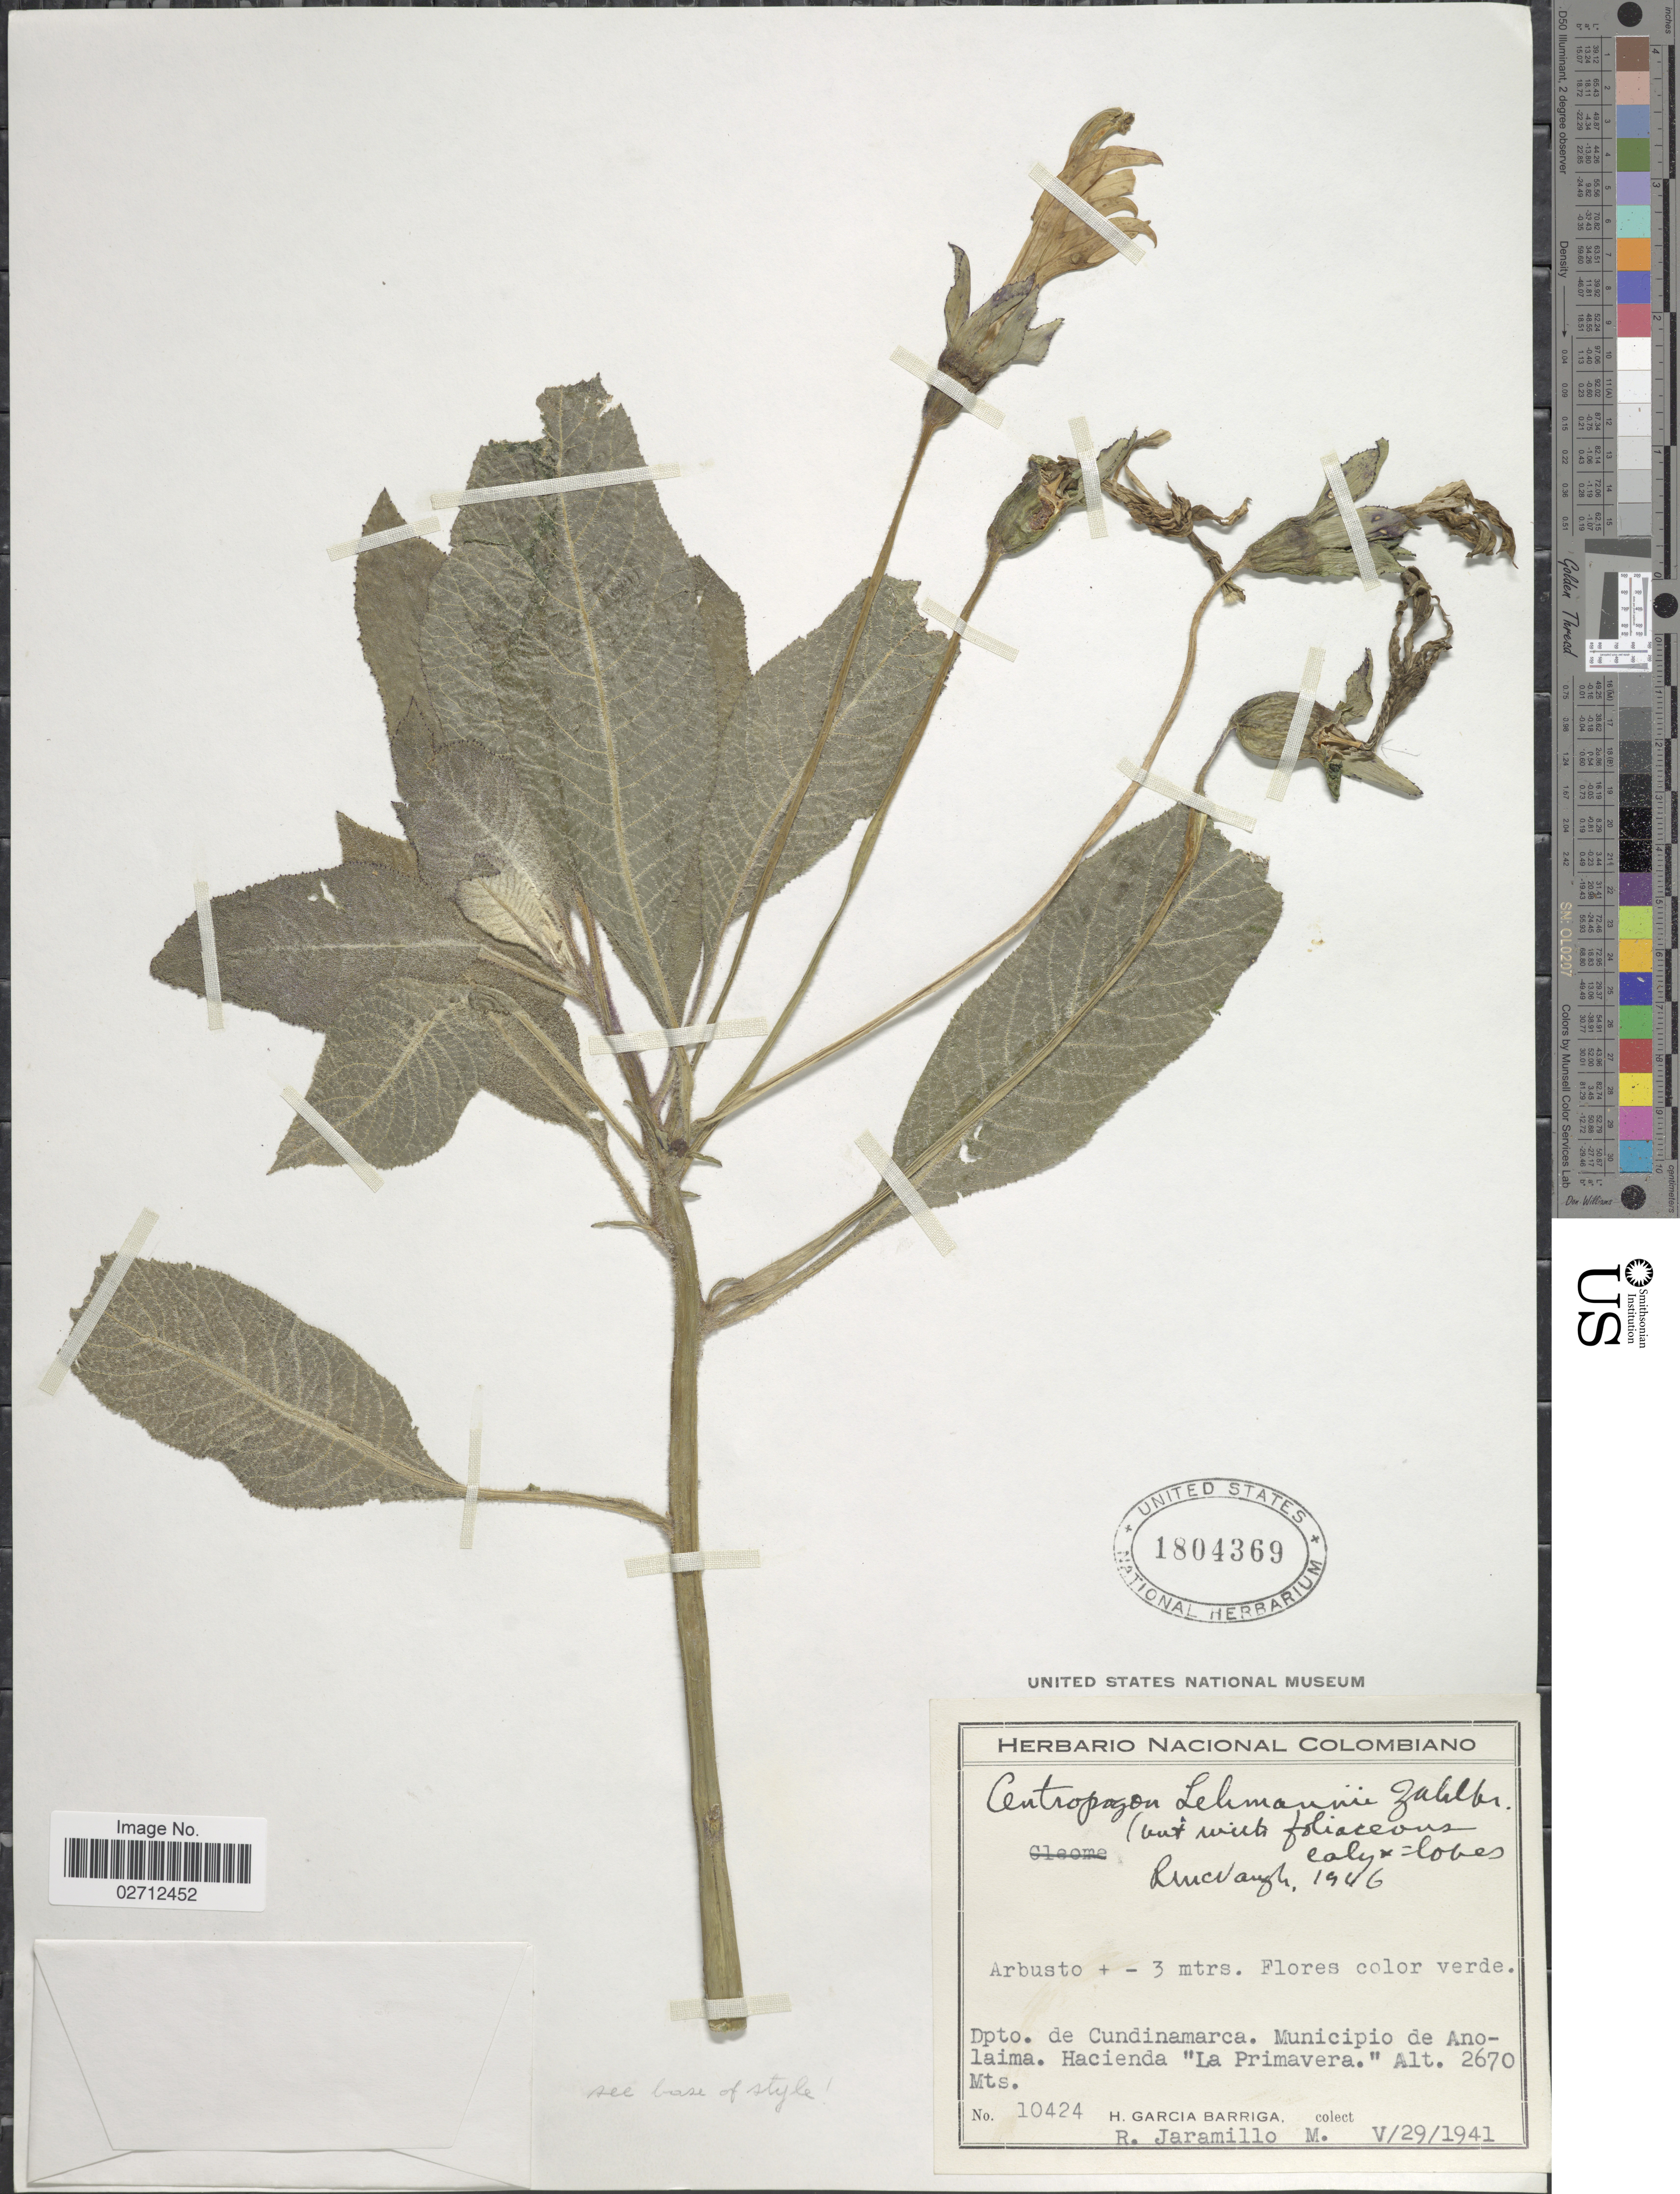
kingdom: Plantae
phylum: Tracheophyta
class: Magnoliopsida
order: Asterales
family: Campanulaceae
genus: Centropogon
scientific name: Centropogon lehmannii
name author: Zahlbr.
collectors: H. García Barriga & R. Jaramillo M.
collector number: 10424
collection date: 1941-04-29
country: Colombia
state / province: Cundinamarca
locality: Dpto. Cundinamarca. Municipio de Anolaima. Hacienda 'La Primavera'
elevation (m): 2670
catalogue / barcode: US 1804369